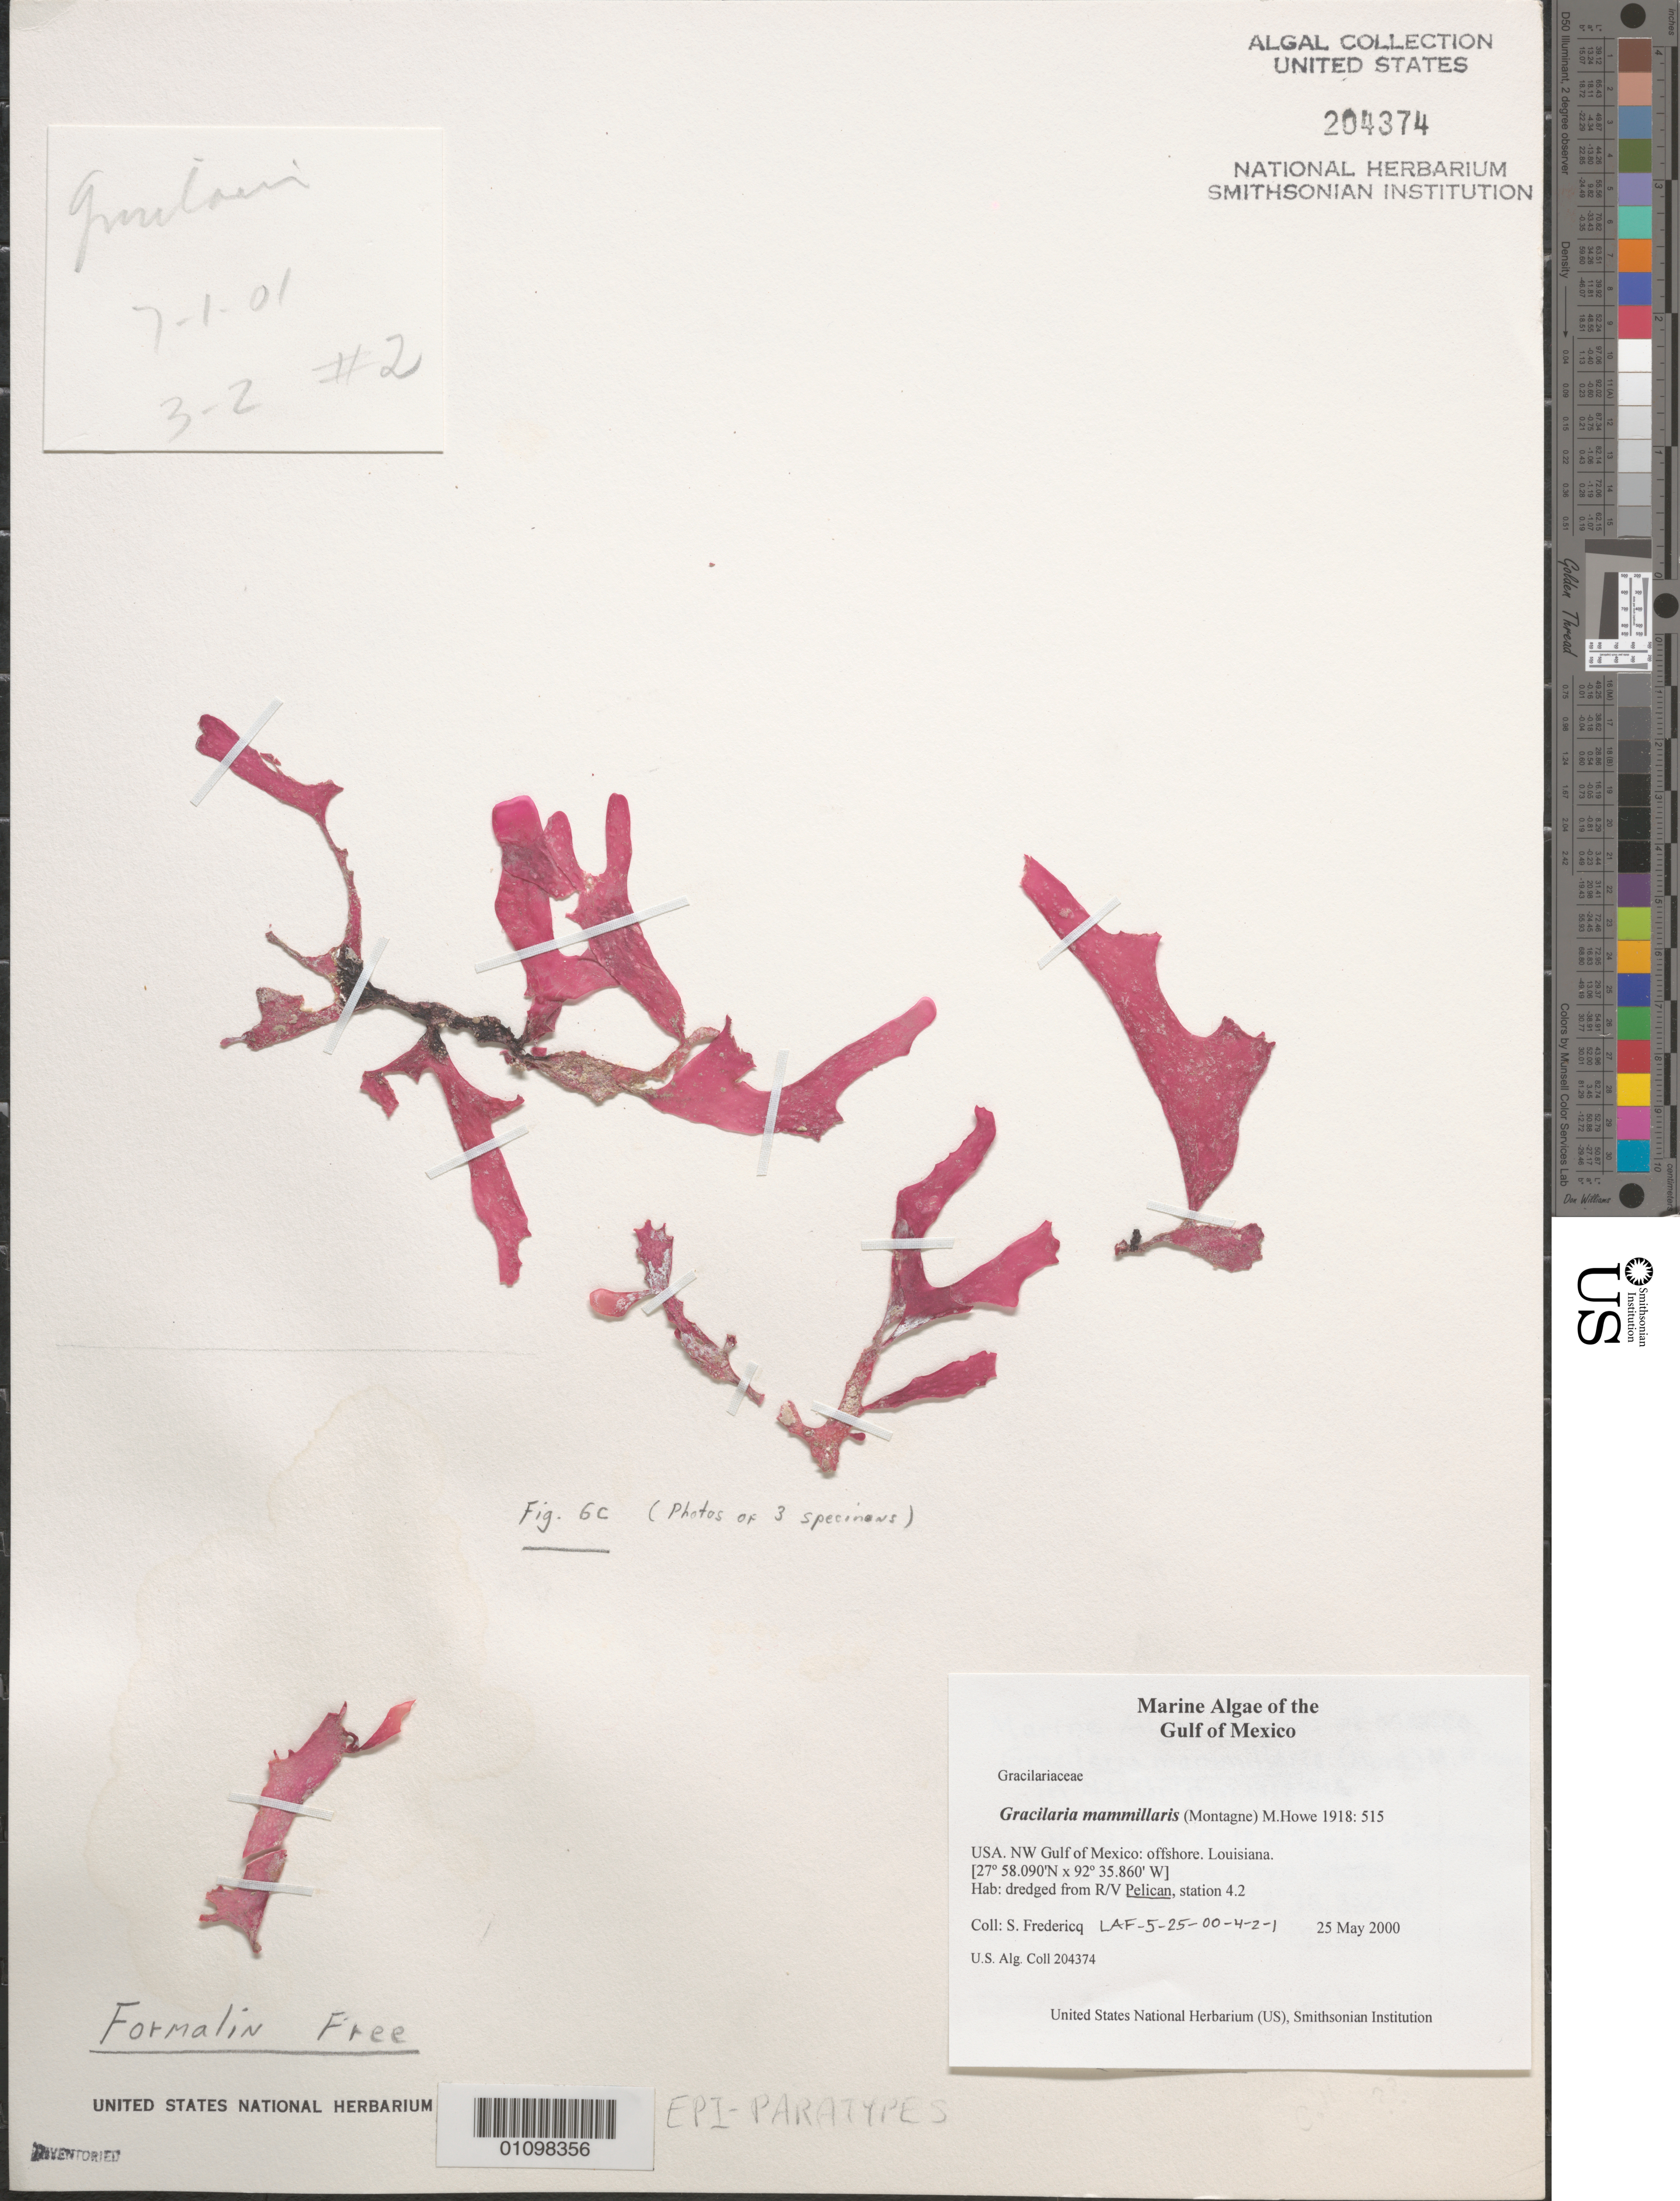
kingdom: Plantae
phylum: Rhodophyta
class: Florideophyceae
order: Gracilariales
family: Gracilariaceae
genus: Gracilaria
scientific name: Gracilaria mammillaris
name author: (Mont.) M. Howe in Britton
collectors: S. Fredericq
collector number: LAF-5-25-00-4-2-1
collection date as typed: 25 May 2000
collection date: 2000-05-25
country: United States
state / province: Louisiana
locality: Northwest Gulf of Mexico offshore of Louisiana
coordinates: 27°58.090' N, 92°35.860' W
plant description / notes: Epiparatype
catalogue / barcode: US 204374